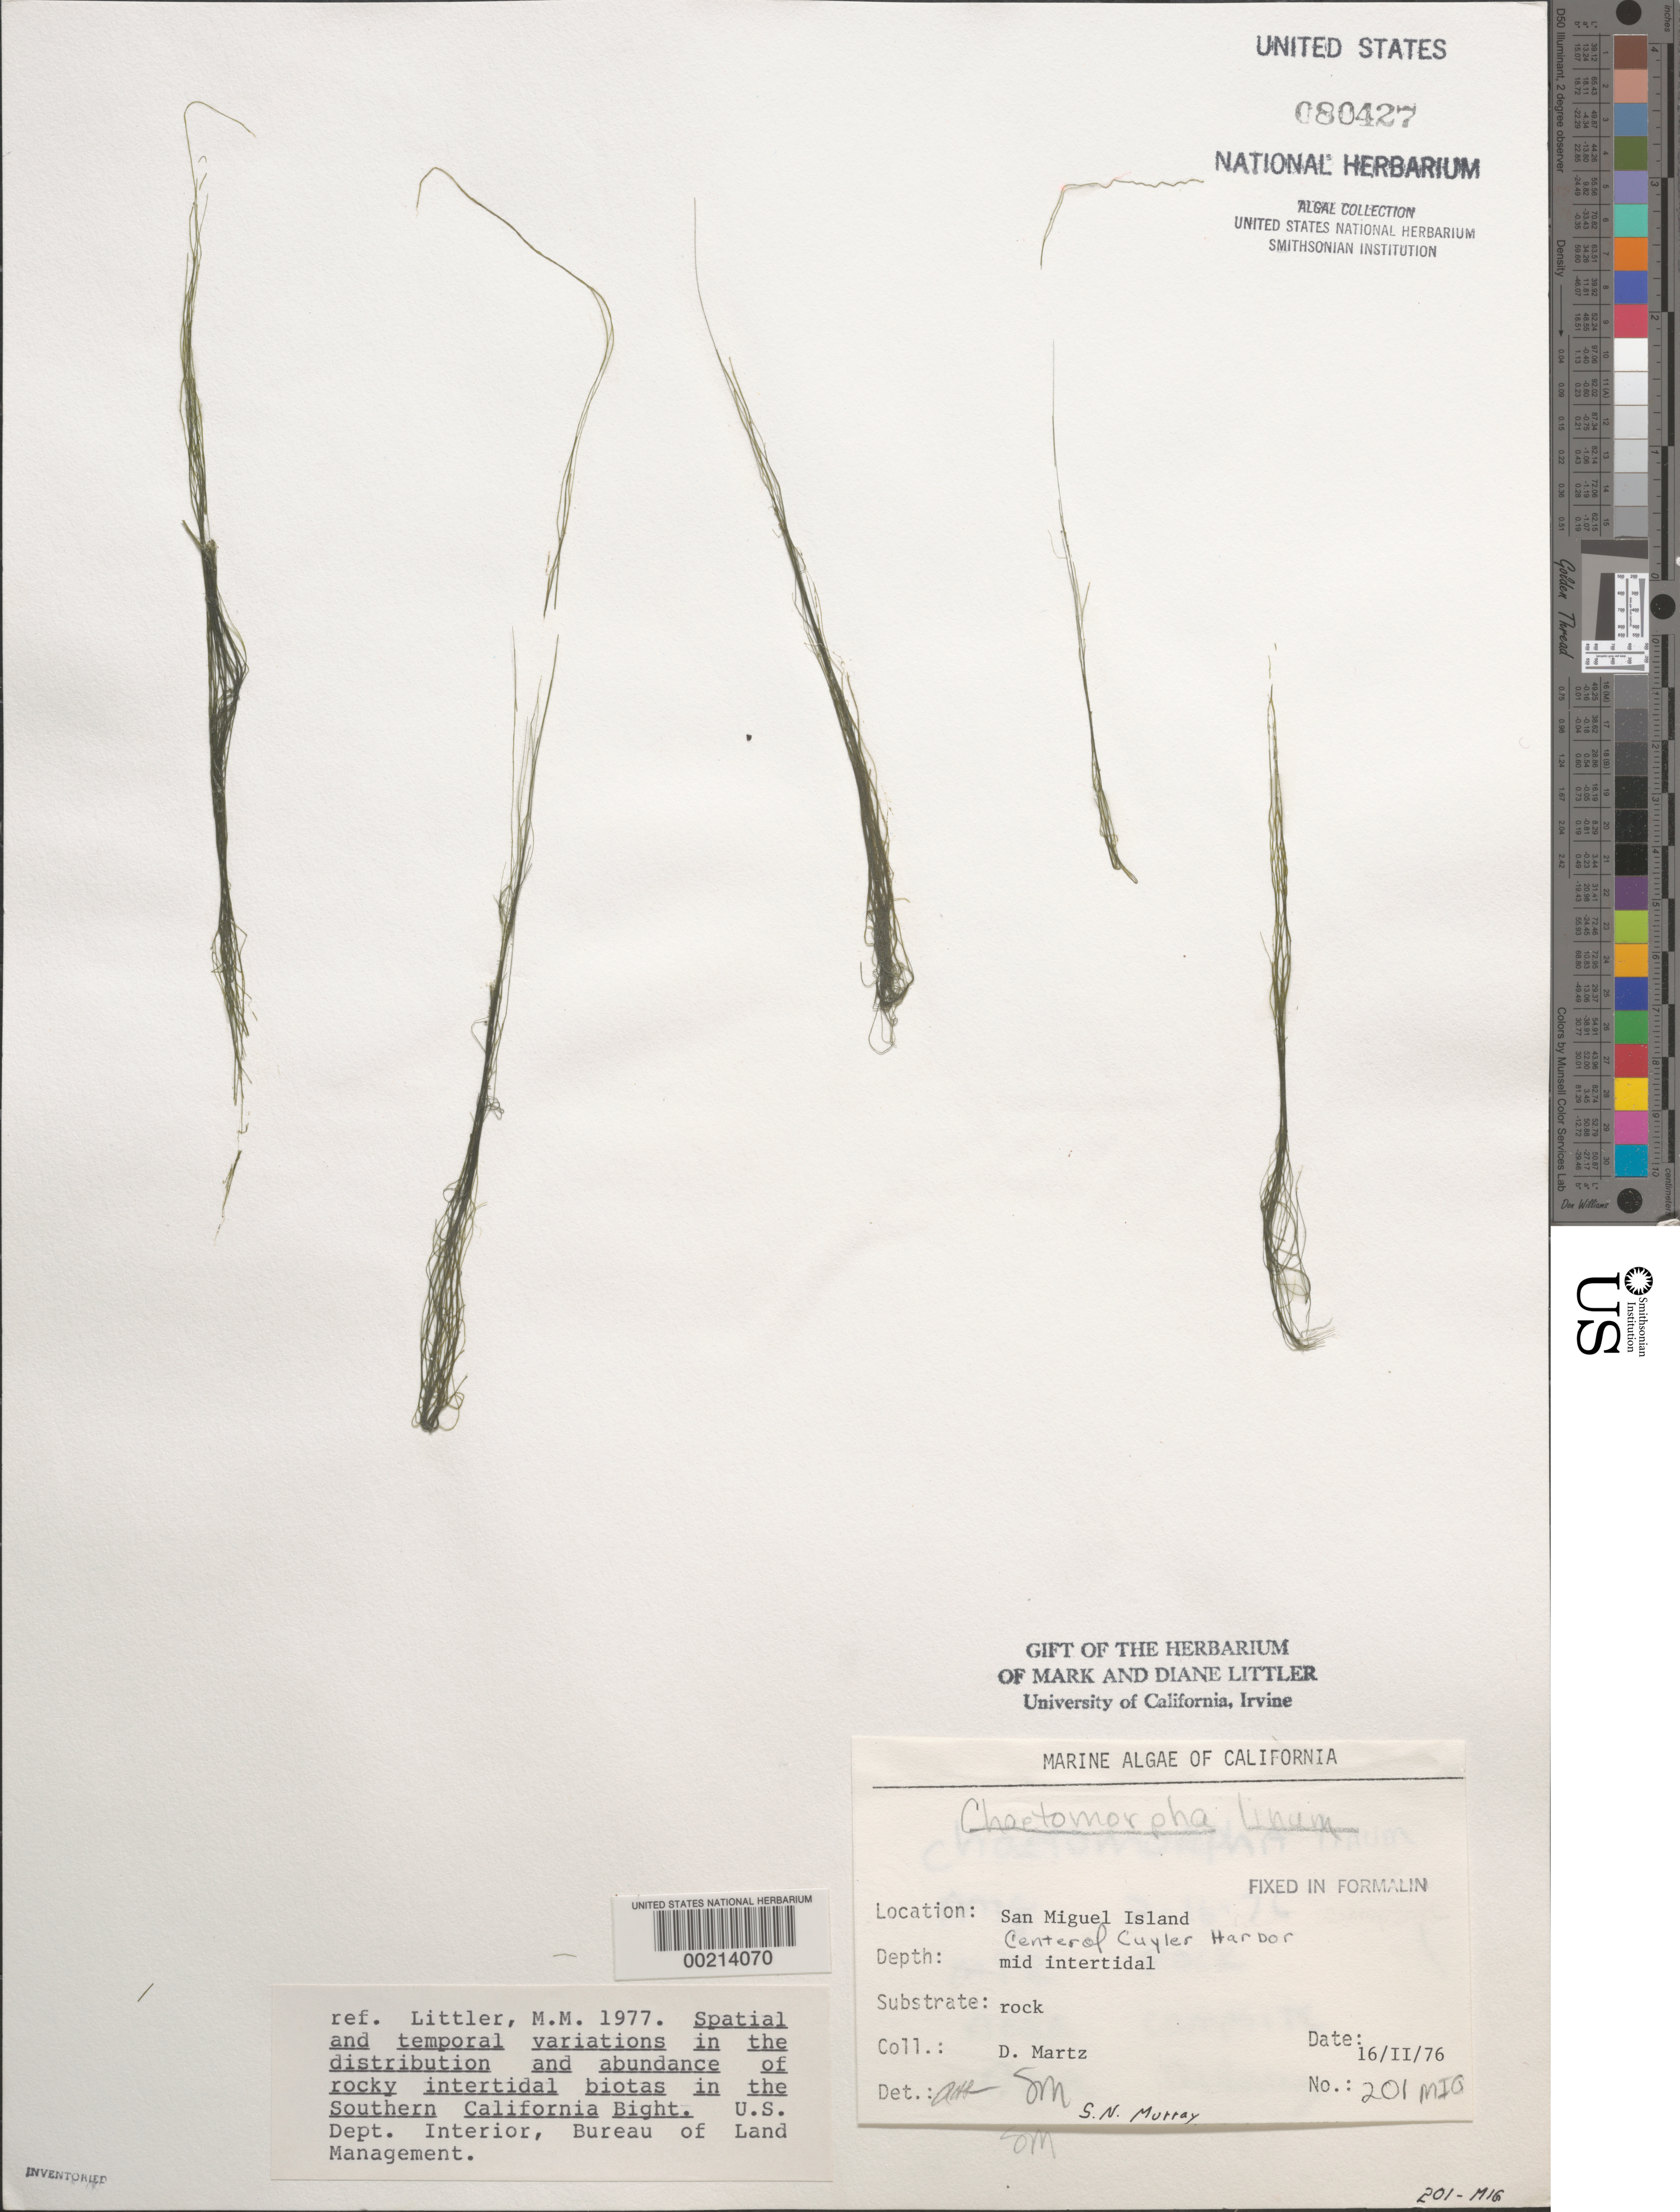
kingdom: Plantae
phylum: Chlorophyta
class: Ulvophyceae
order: Cladophorales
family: Cladophoraceae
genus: Chaetomorpha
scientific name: Chaetomorpha linum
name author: (O.F. Muell.) Kütz.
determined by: Sims, Robert H.; Murray, S. N.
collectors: D. Martz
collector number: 201-MIG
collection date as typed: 16 Feb 1976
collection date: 1976-02-16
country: United States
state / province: California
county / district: Santa Barbara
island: San Miguel Island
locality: Cuyler Harbor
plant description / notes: BLM-SOCALBIGHT Rocky Intertidal Survey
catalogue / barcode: US 80427